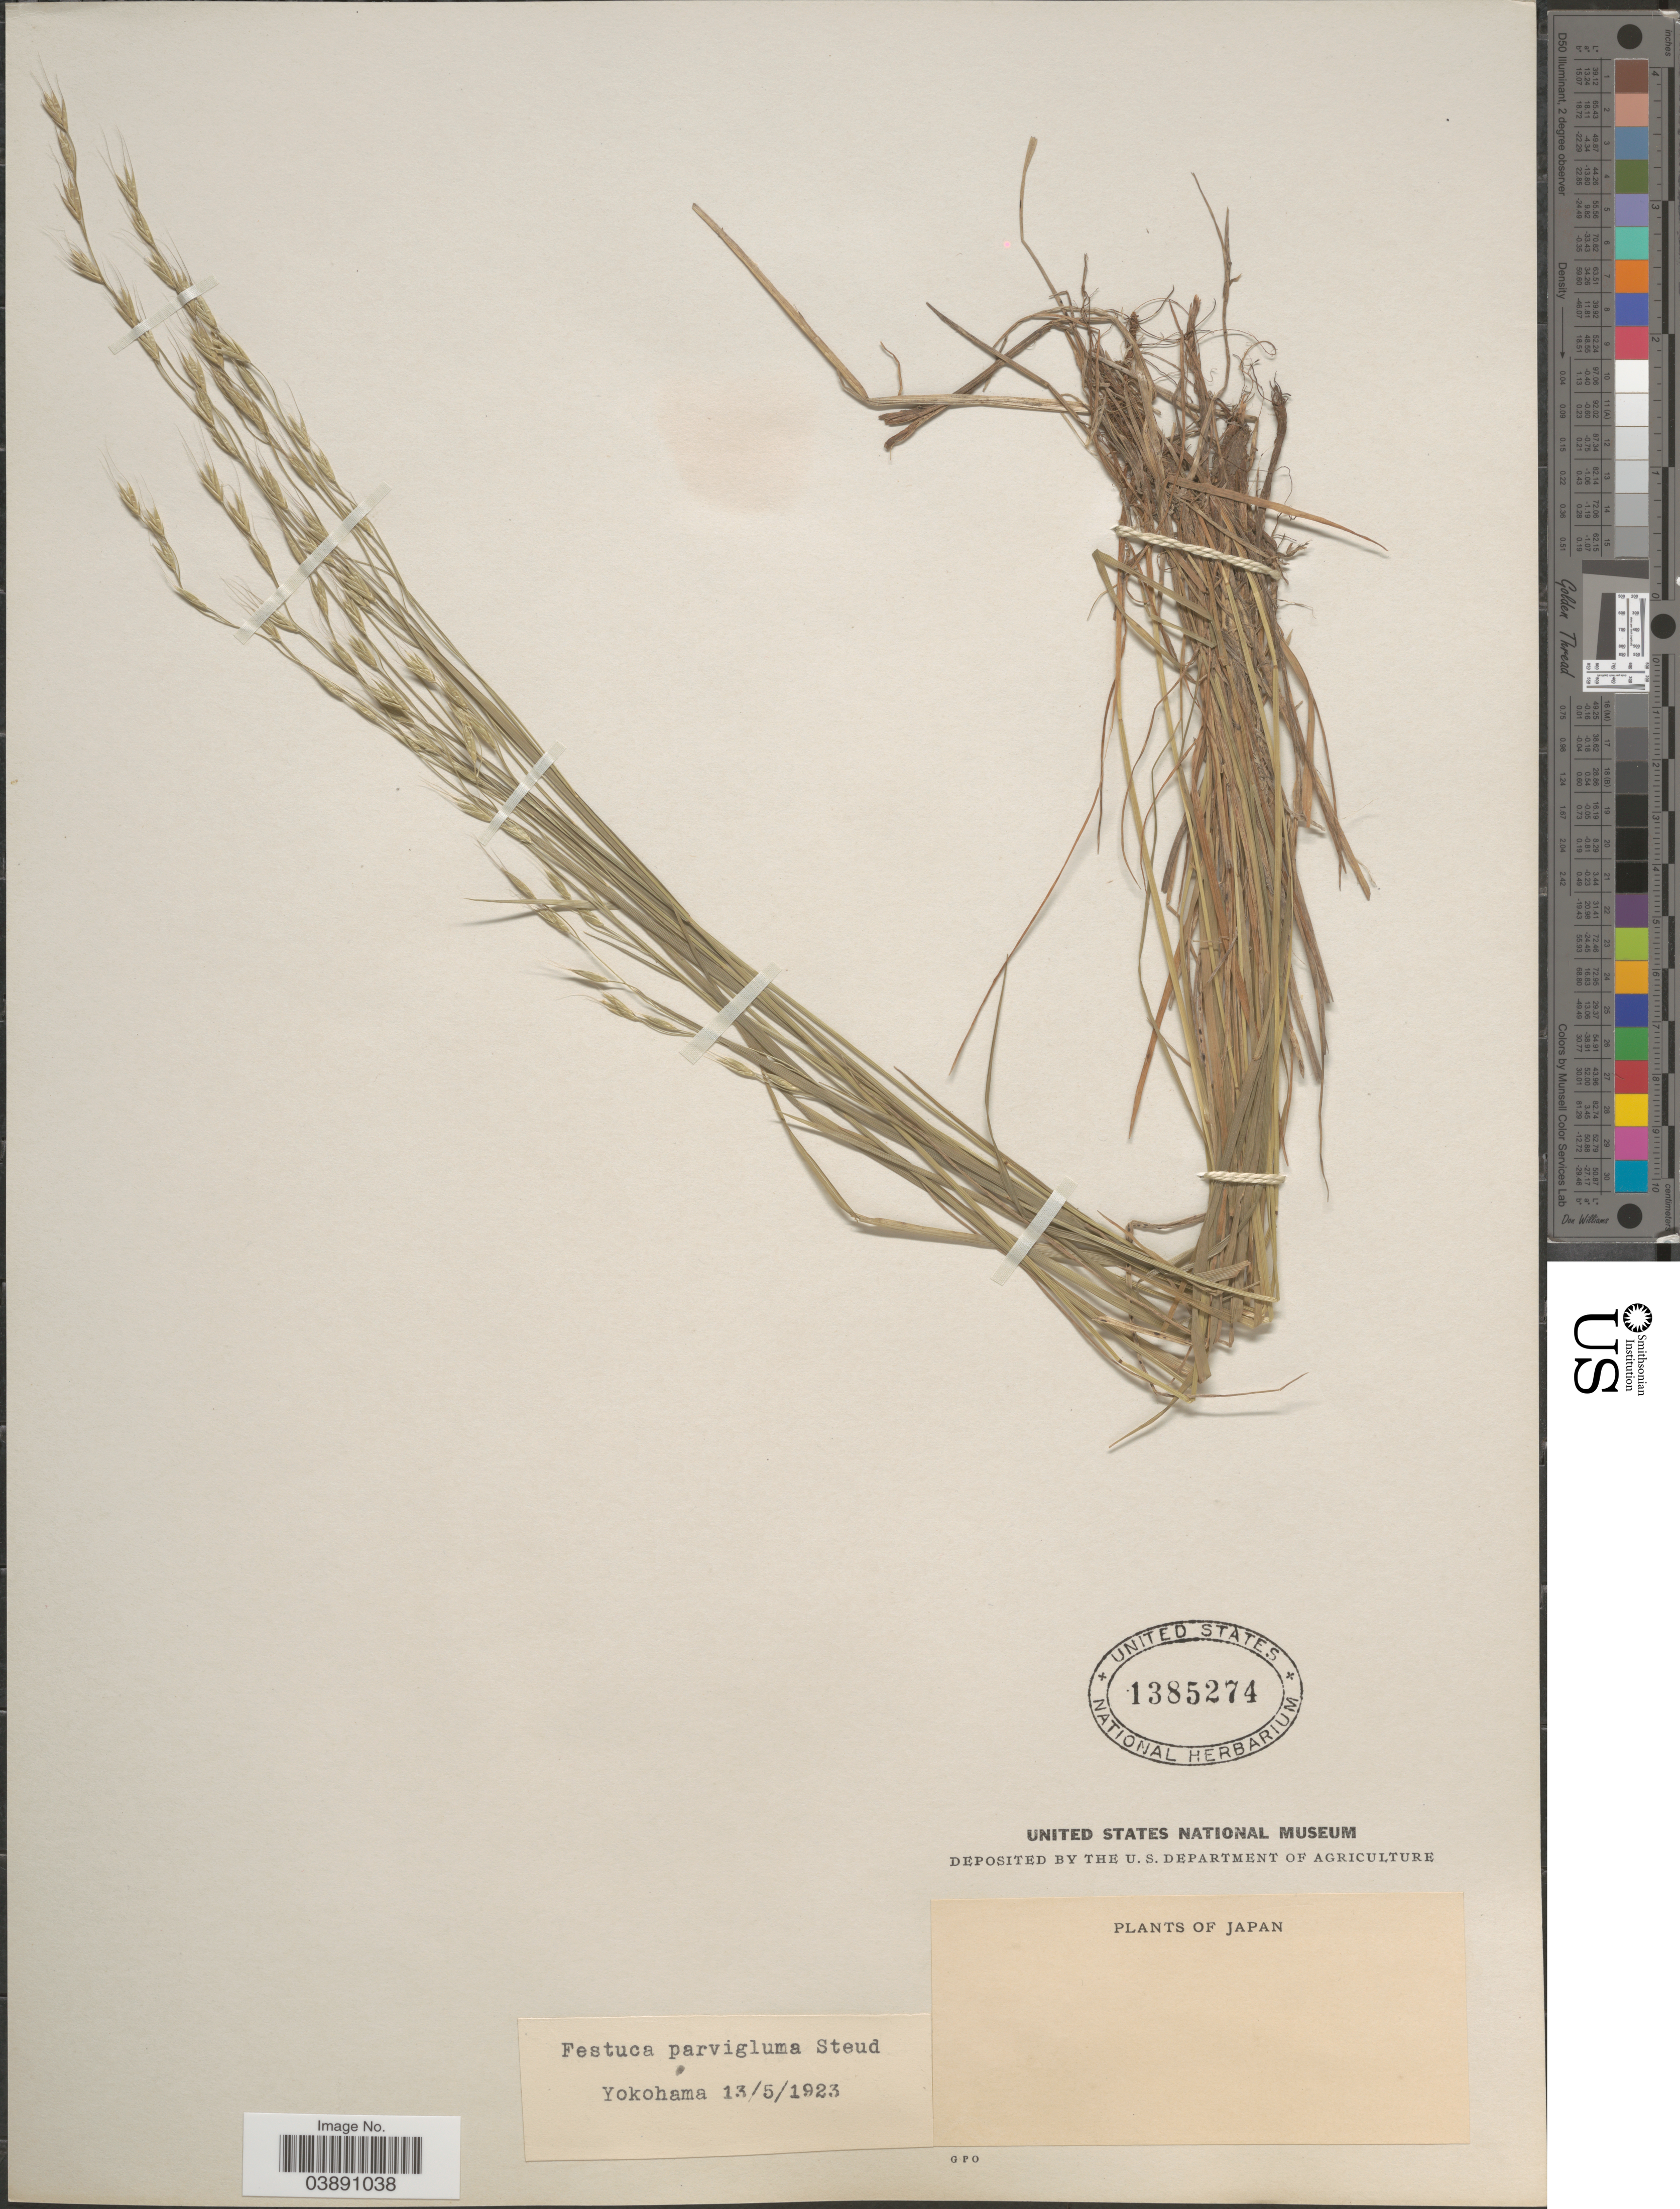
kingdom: Plantae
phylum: Tracheophyta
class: Liliopsida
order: Poales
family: Poaceae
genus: Festuca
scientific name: Festuca parvigluma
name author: Steud.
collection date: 1923-05-13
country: Japan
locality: Yokohama.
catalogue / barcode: US 1385274